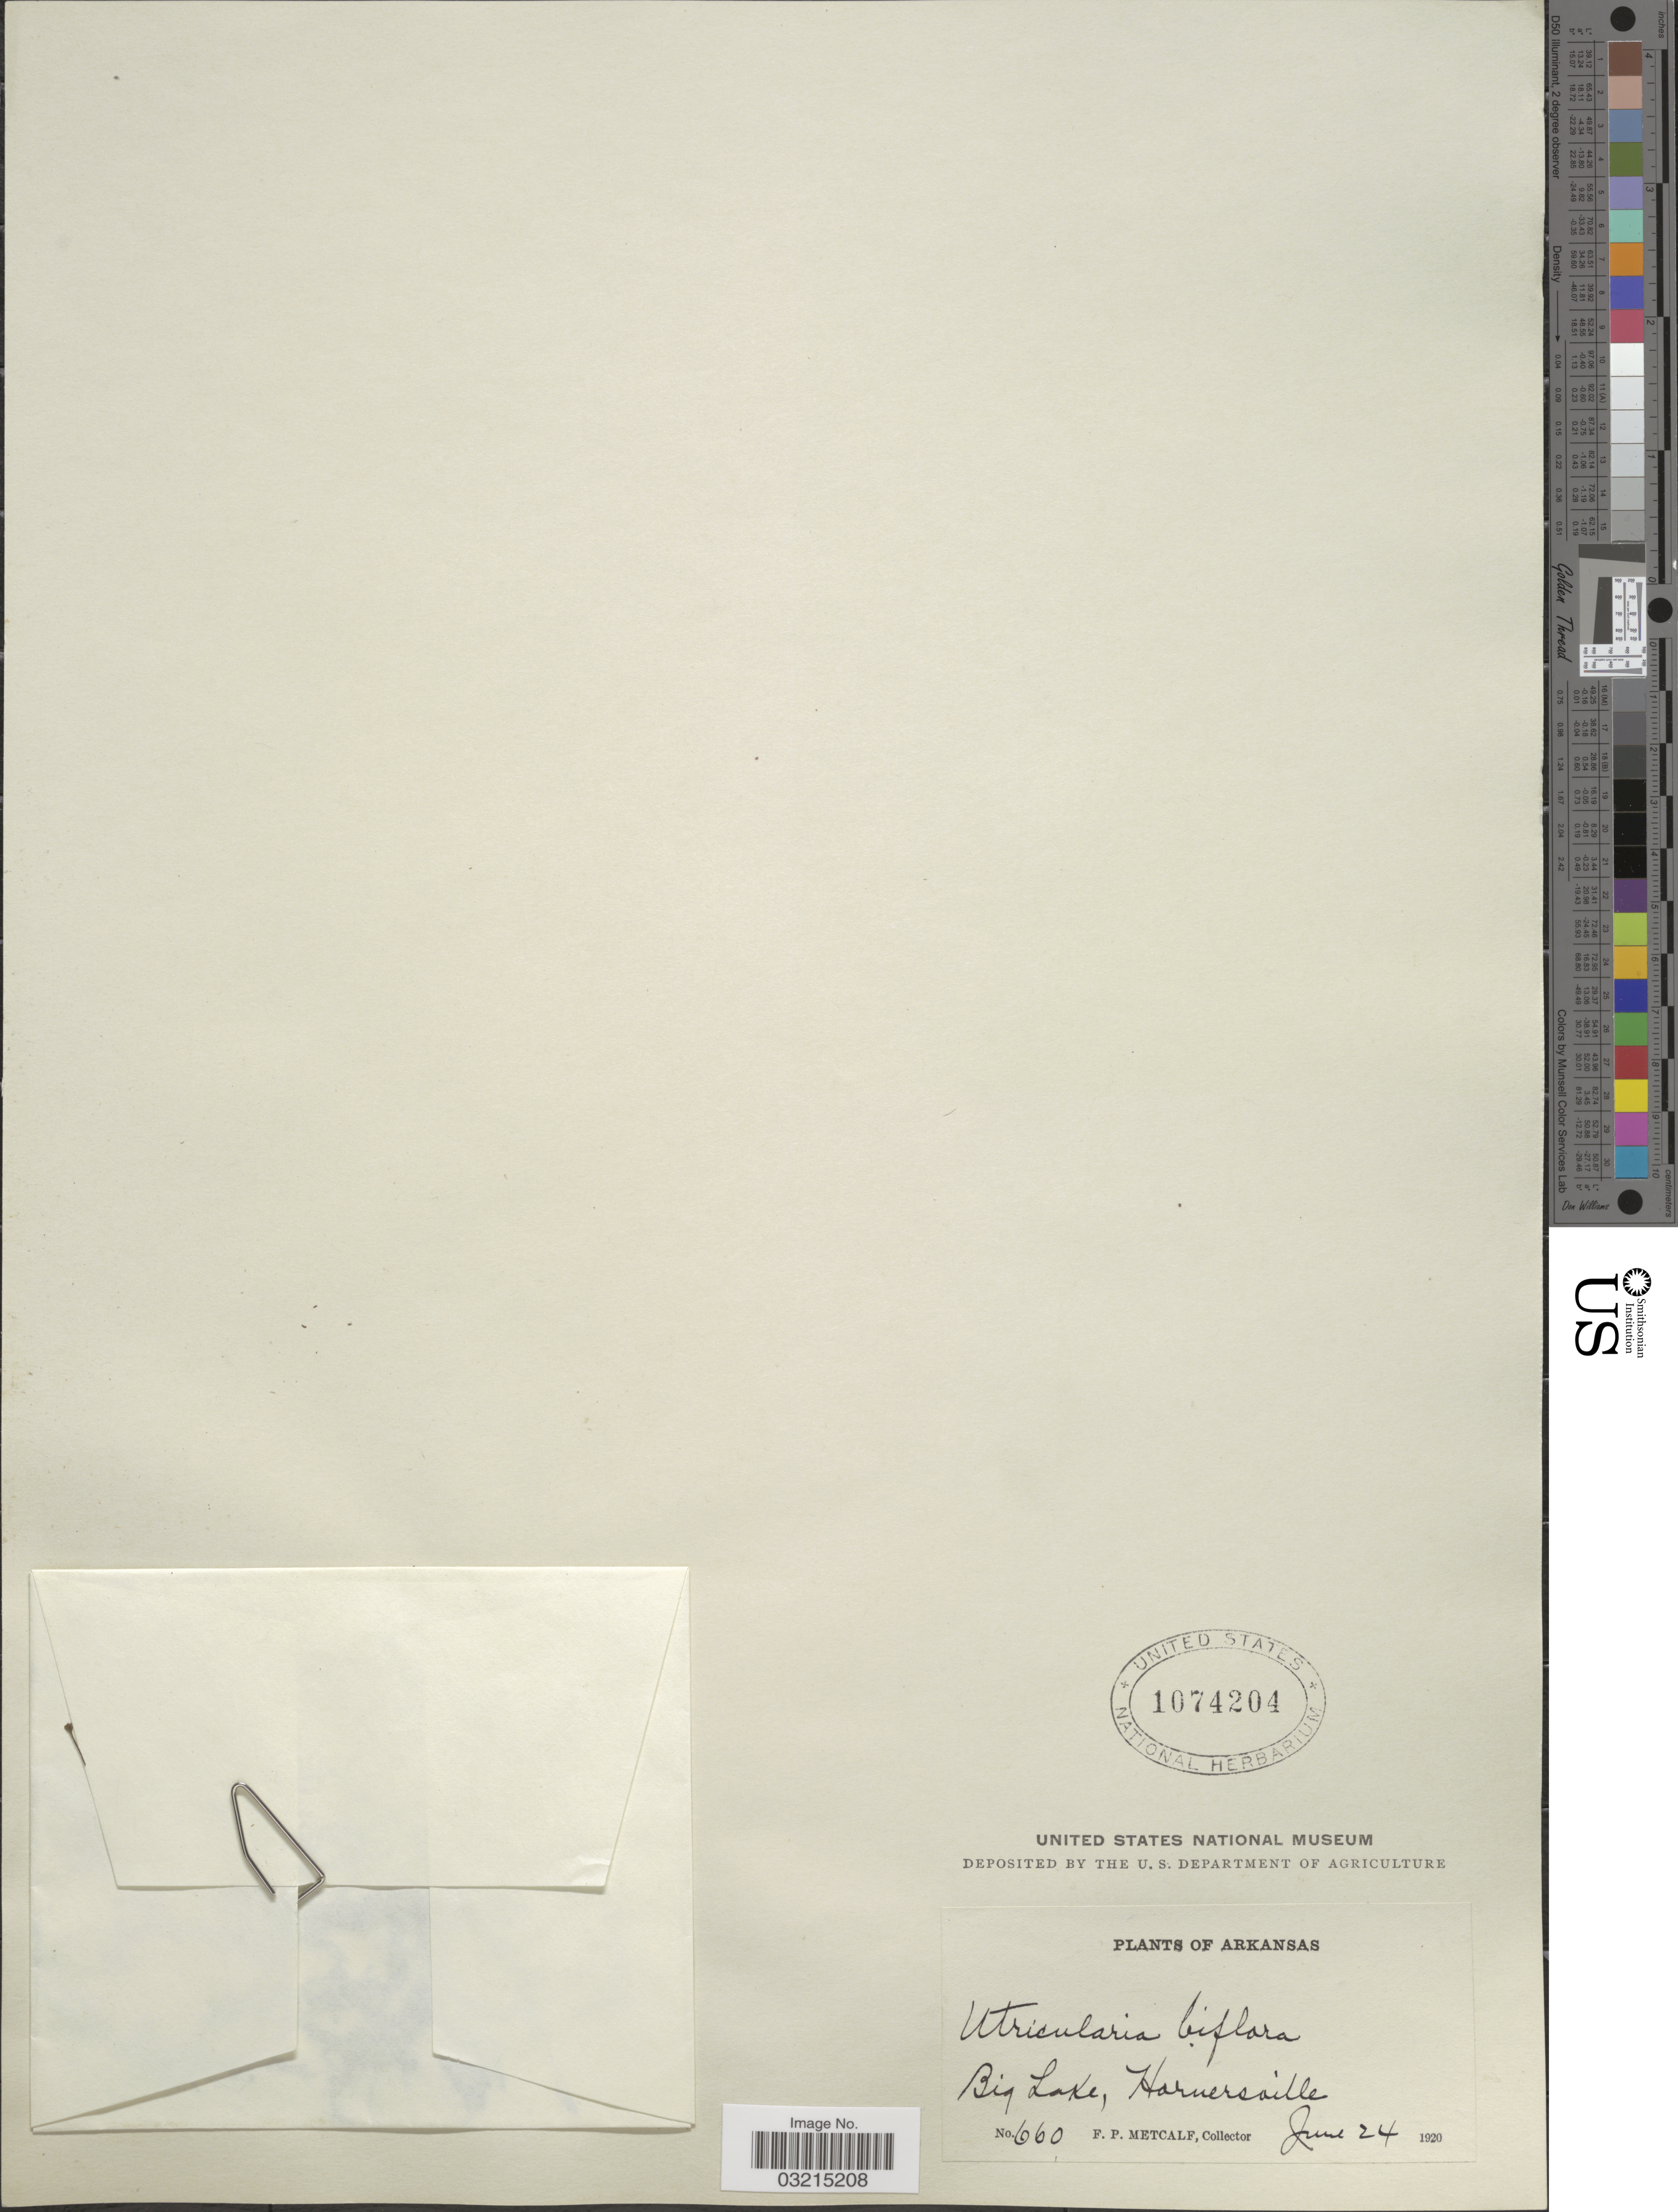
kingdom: Plantae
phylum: Tracheophyta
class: Magnoliopsida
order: Lamiales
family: Lentibulariaceae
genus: Utricularia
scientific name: Utricularia gibba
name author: L.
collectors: F. Metcalf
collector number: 660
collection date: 1920-06-24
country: United States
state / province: Arkansas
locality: Big Lake, Hornersville.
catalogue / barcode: US 1074204